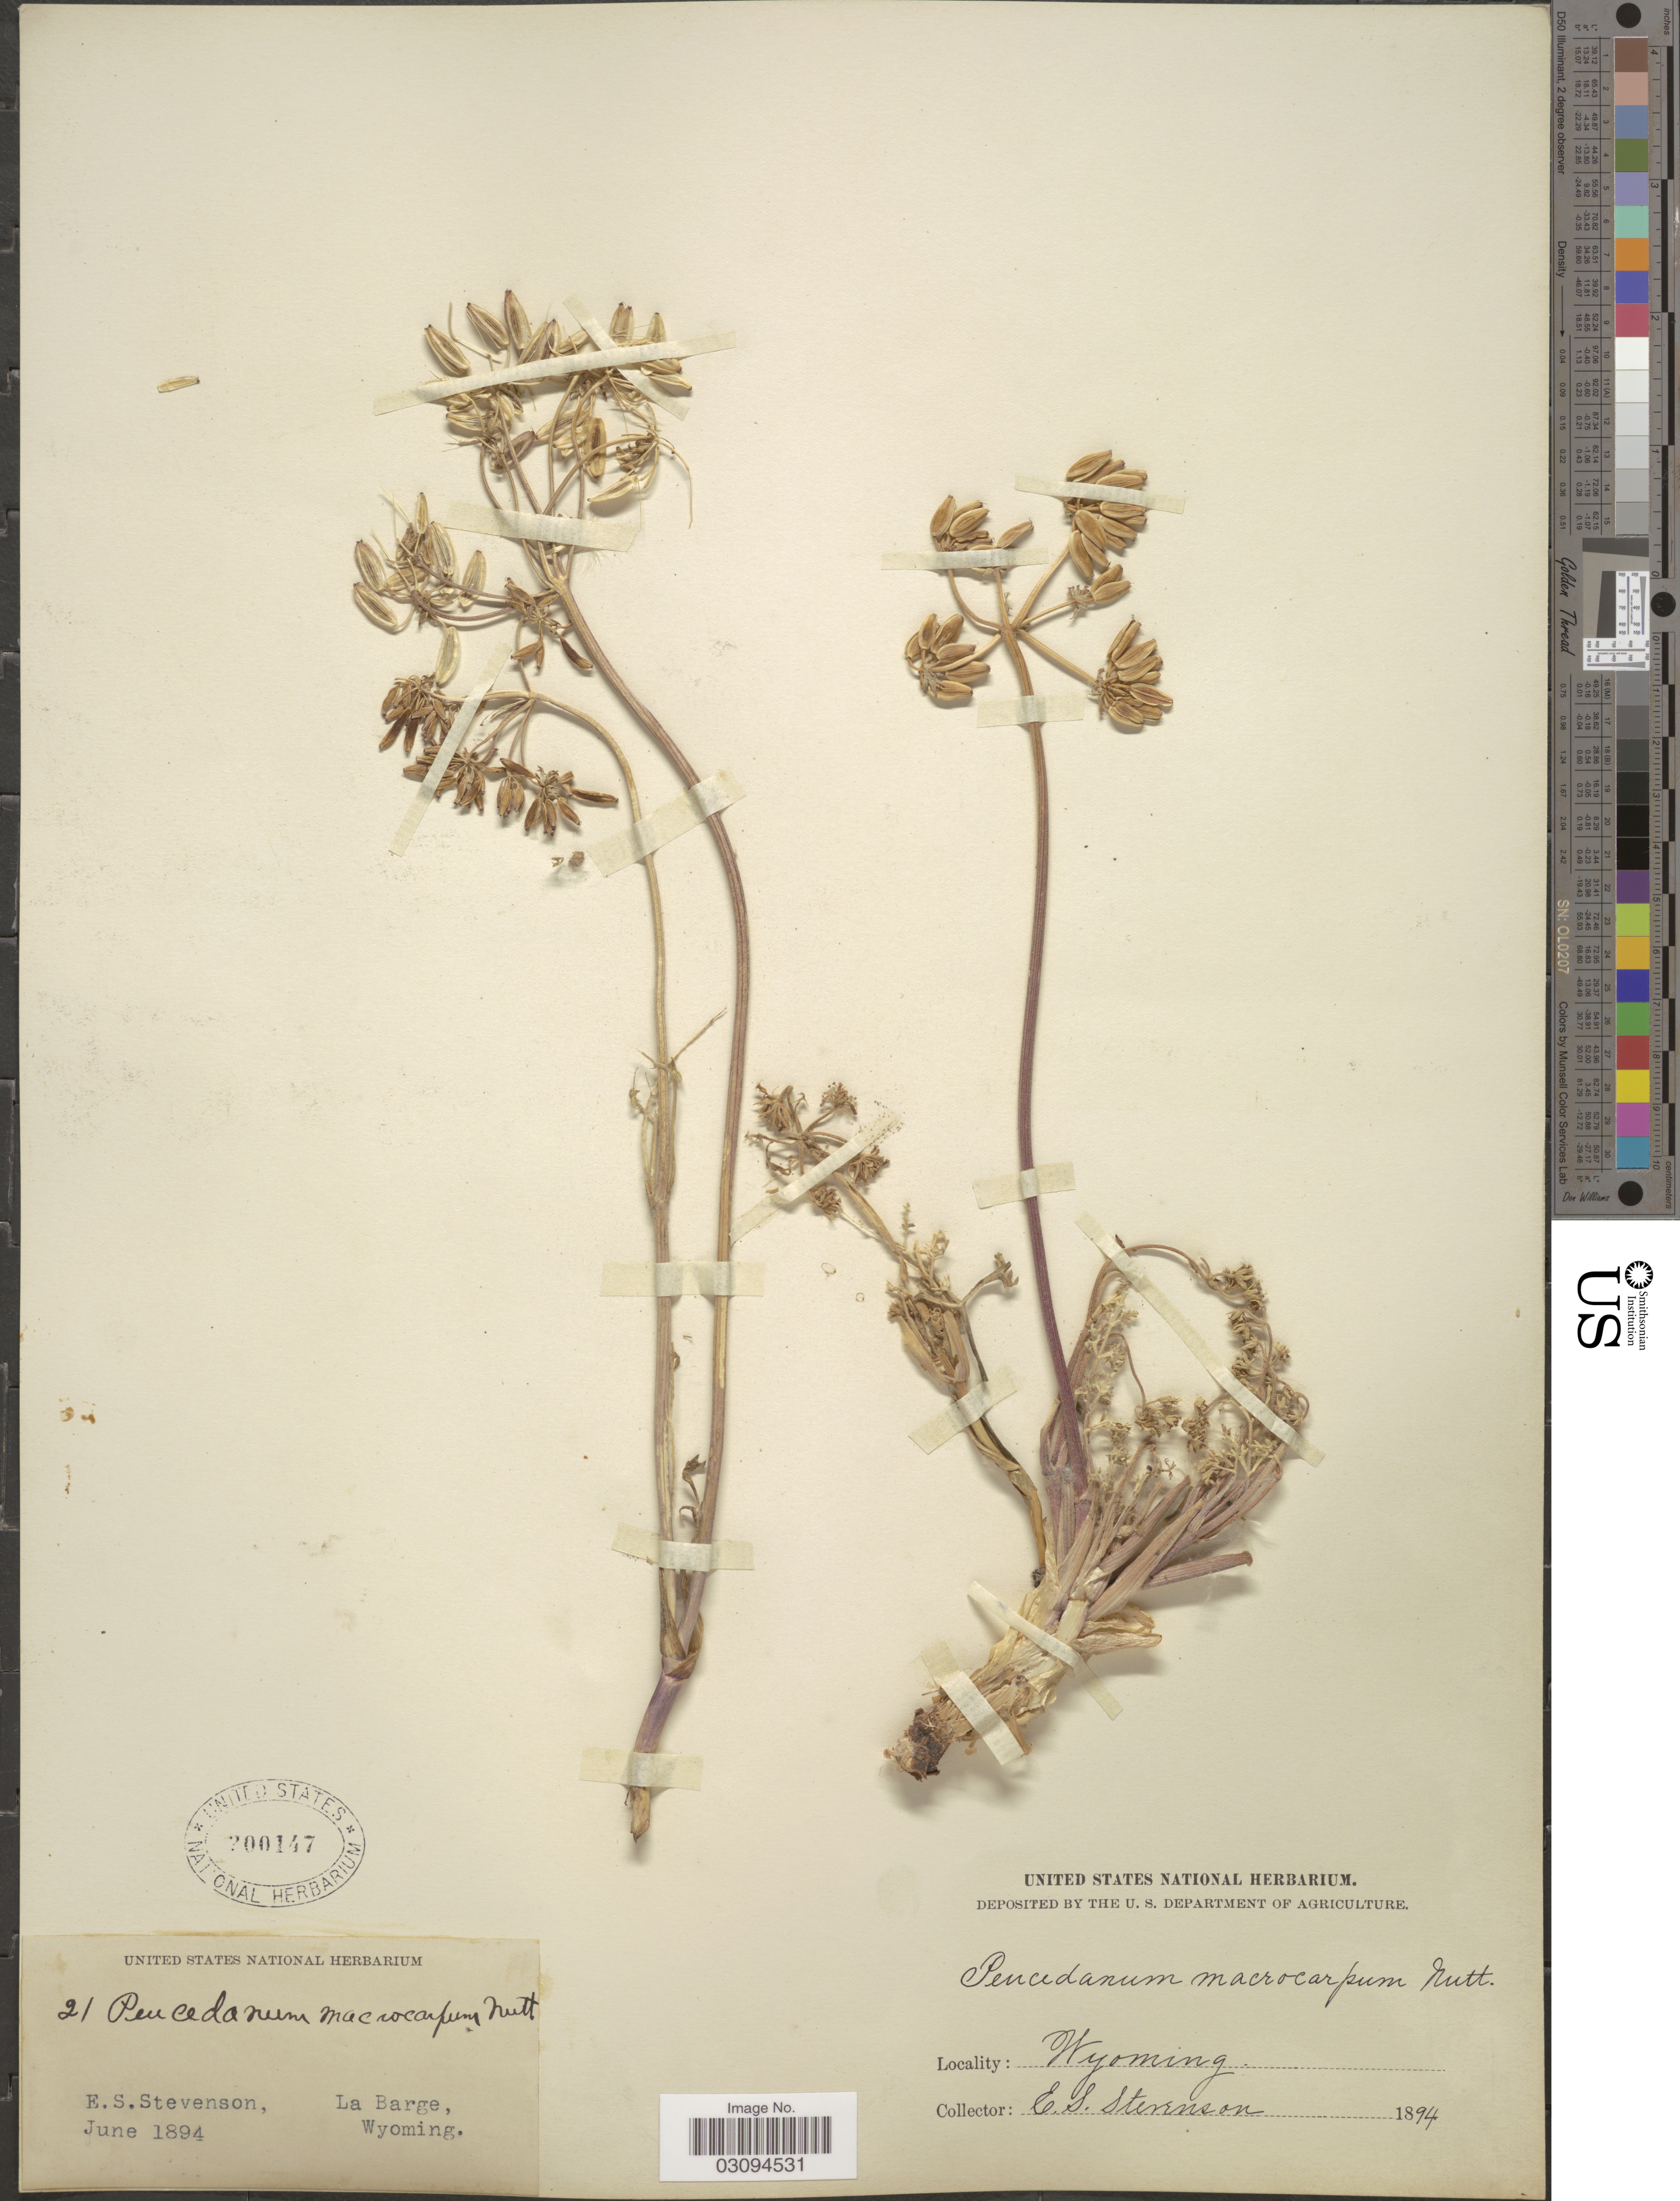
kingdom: Plantae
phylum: Tracheophyta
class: Magnoliopsida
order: Apiales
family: Apiaceae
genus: Lomatium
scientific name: Lomatium macrocarpum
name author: (Hook. et al.) J.M. Coult. & Rose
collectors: E. Stevenson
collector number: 21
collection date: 1894-06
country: United States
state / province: Wyoming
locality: La Barge.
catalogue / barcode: US 200147